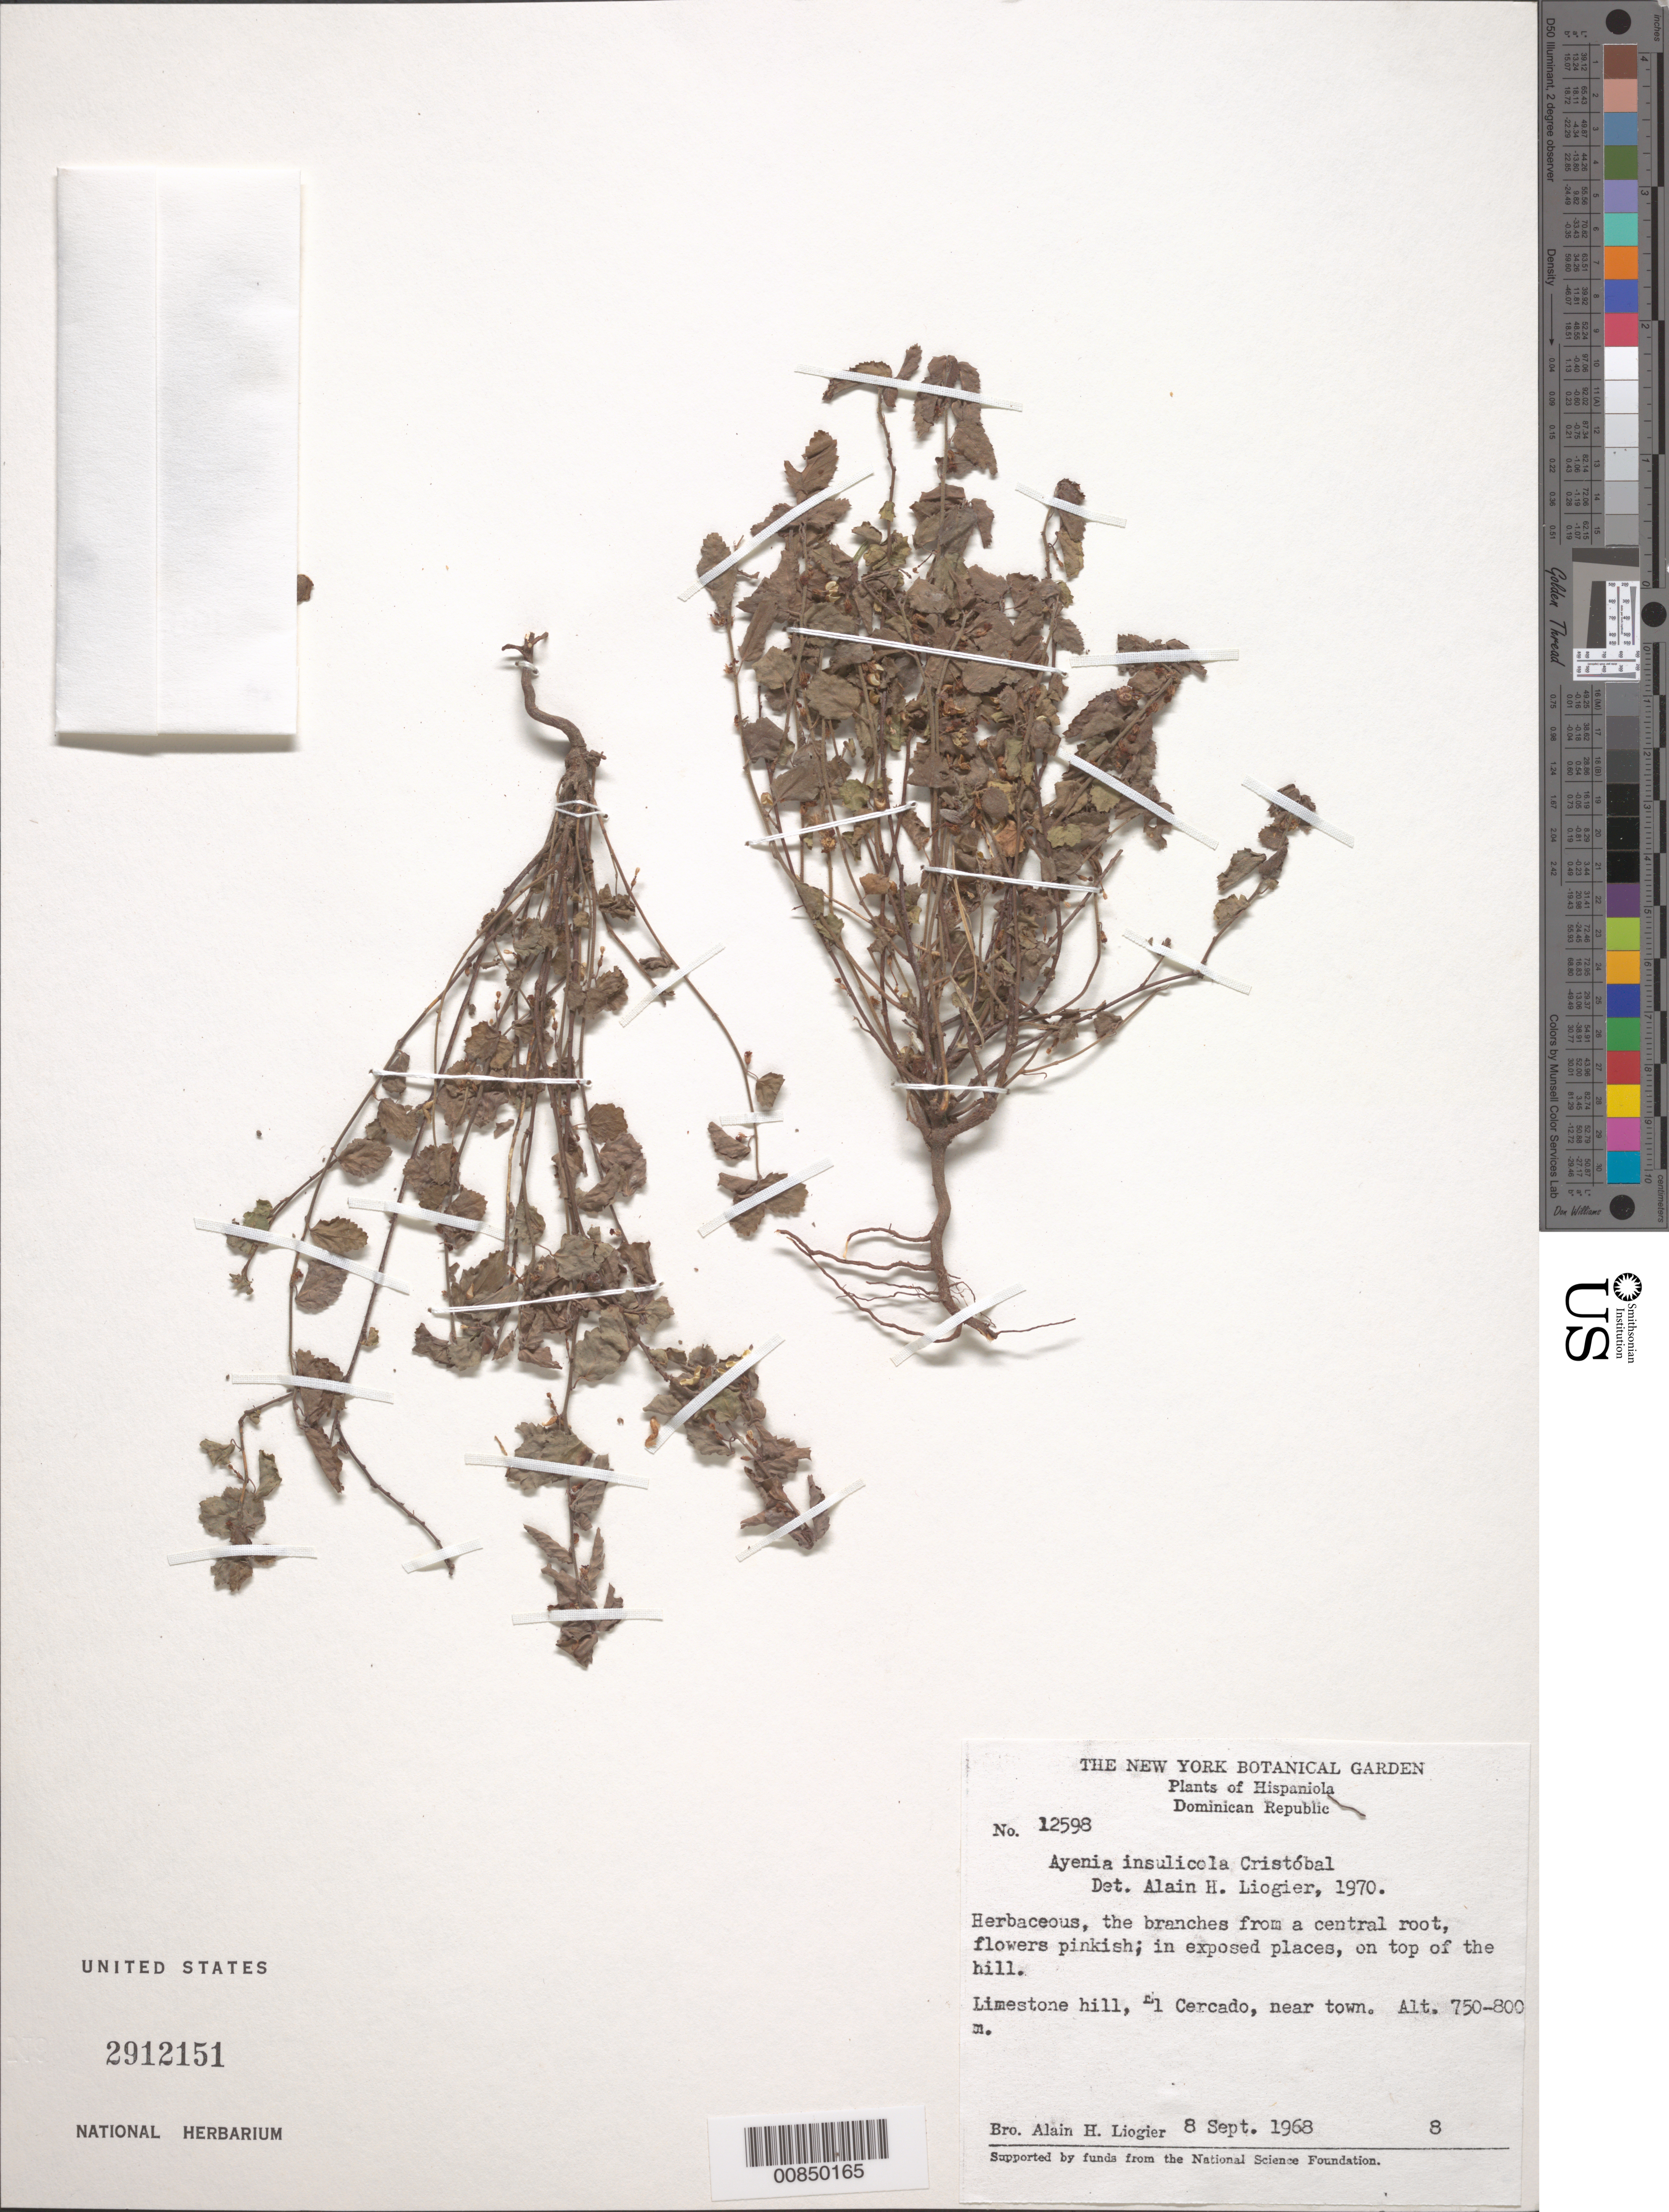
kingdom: Plantae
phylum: Tracheophyta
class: Magnoliopsida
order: Malvales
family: Malvaceae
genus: Ayenia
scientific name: Ayenia insulicola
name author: Cristóbal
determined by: Liogier, Alain H.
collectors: A. H. Liogier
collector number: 12598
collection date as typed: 08 Sep 1968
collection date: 1968-09-08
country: Dominican Republic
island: Hispaniola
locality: El Cercado, near town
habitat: In exposed places on top of the limestone hill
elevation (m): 750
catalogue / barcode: US 2912151